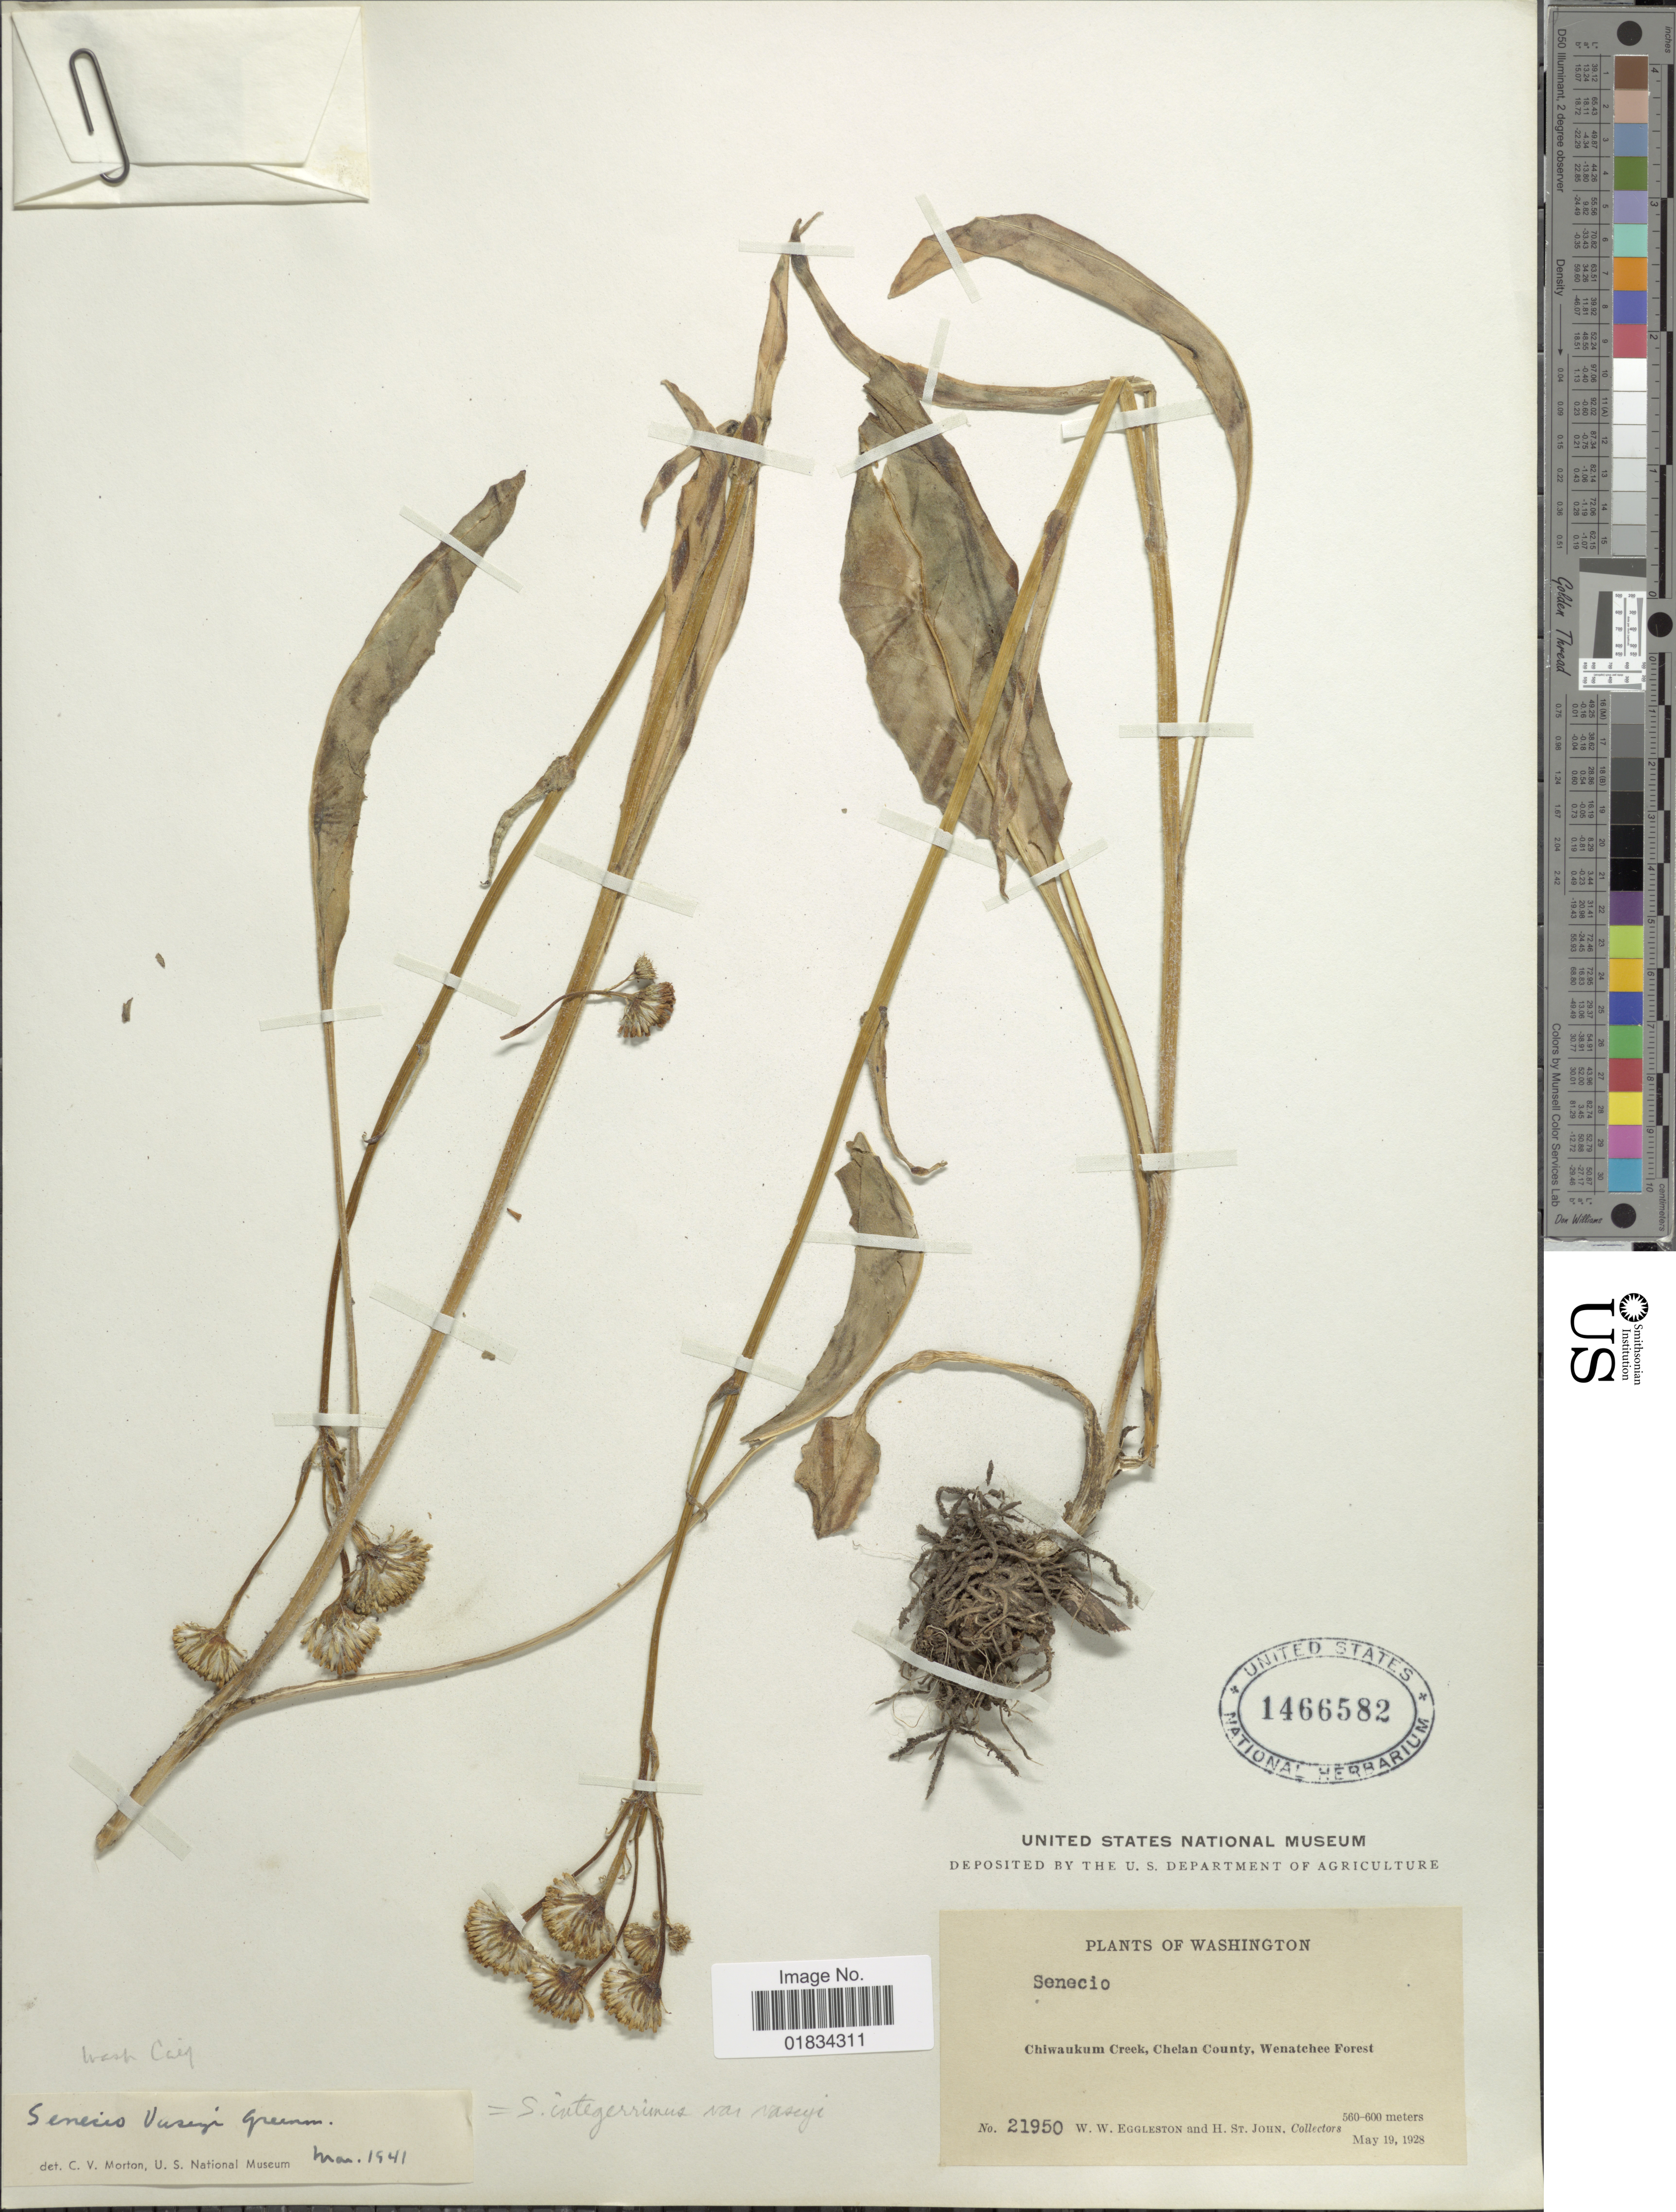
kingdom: Plantae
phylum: Tracheophyta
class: Magnoliopsida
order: Asterales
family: Asteraceae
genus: Senecio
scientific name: Senecio integerrimus var. vaseyi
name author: Cronq.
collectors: W. W. Eggleston & H. St. John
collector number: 21950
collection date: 1928-05-19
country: United States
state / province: Washington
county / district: Chelan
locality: Chiwaukum Creek, Chelan County, Wenatchee Forest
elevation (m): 560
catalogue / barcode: US 1466582